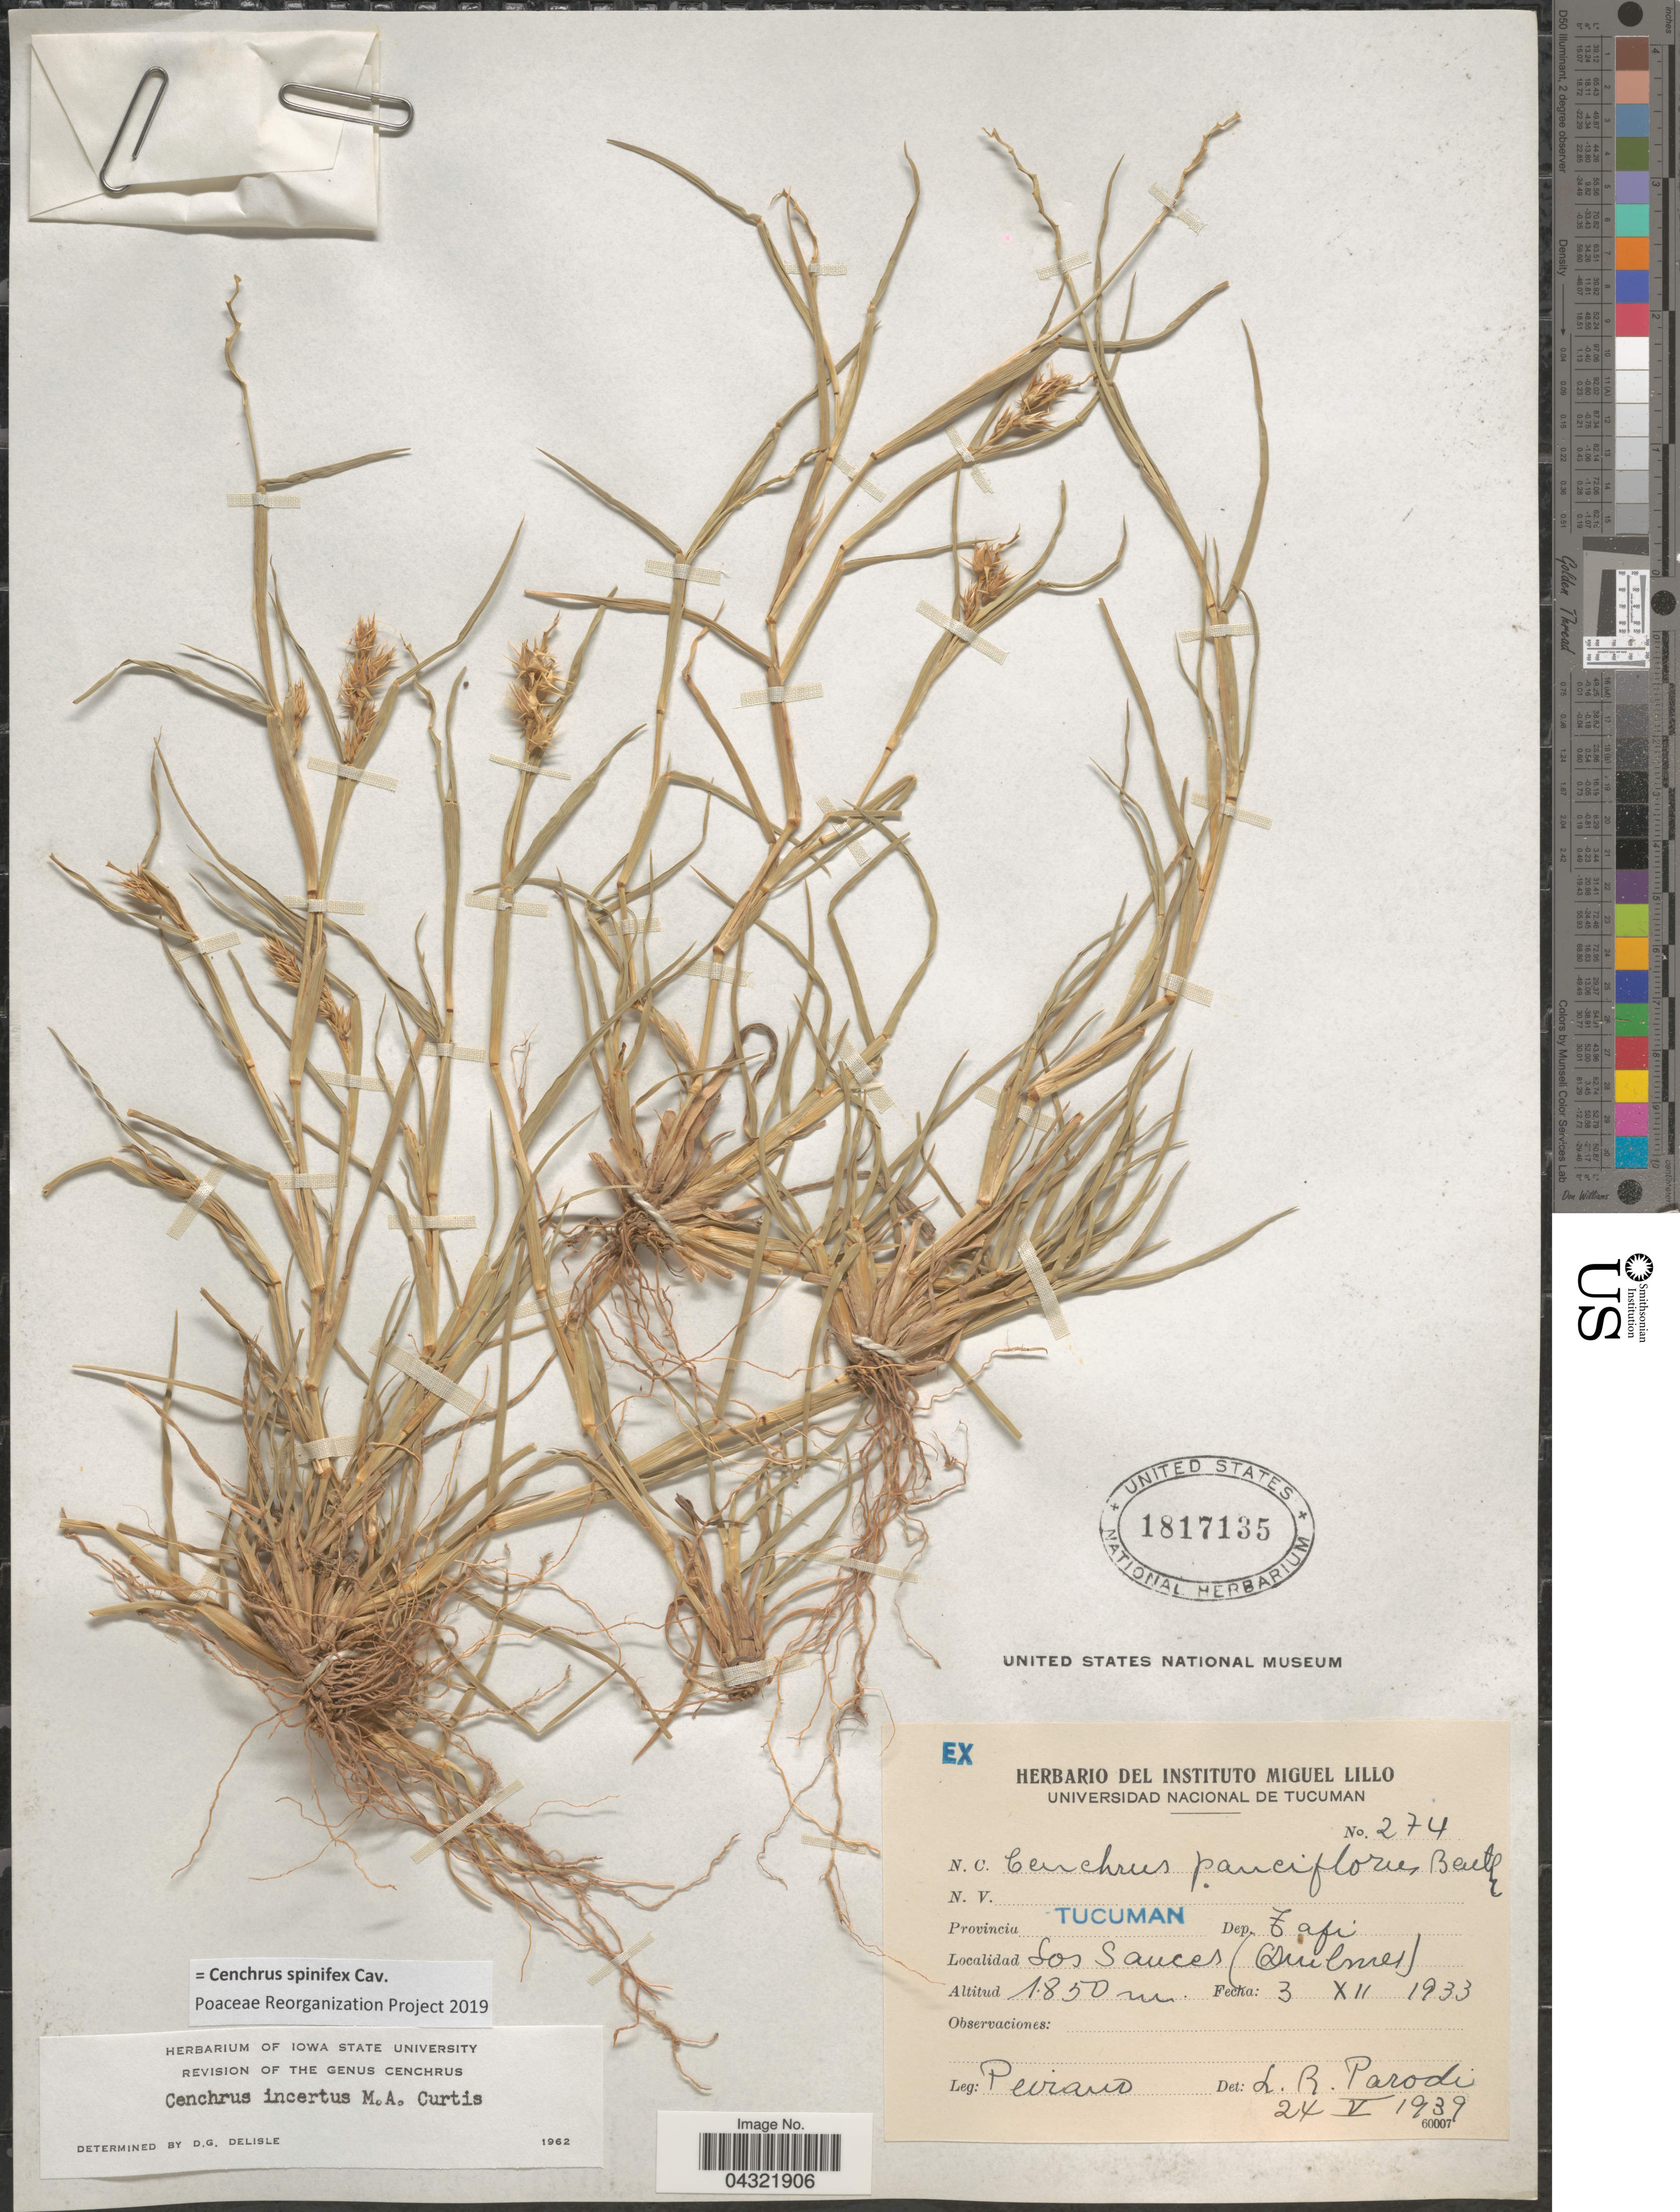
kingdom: Plantae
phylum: Tracheophyta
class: Liliopsida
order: Poales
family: Poaceae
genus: Cenchrus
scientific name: Cenchrus spinifex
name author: Cav.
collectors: Peirano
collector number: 274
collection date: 1933-12-03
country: Argentina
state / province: Tucuman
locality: Dep. Tafi. Los Sauces (Quilmes).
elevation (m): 1850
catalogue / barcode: US 1817135